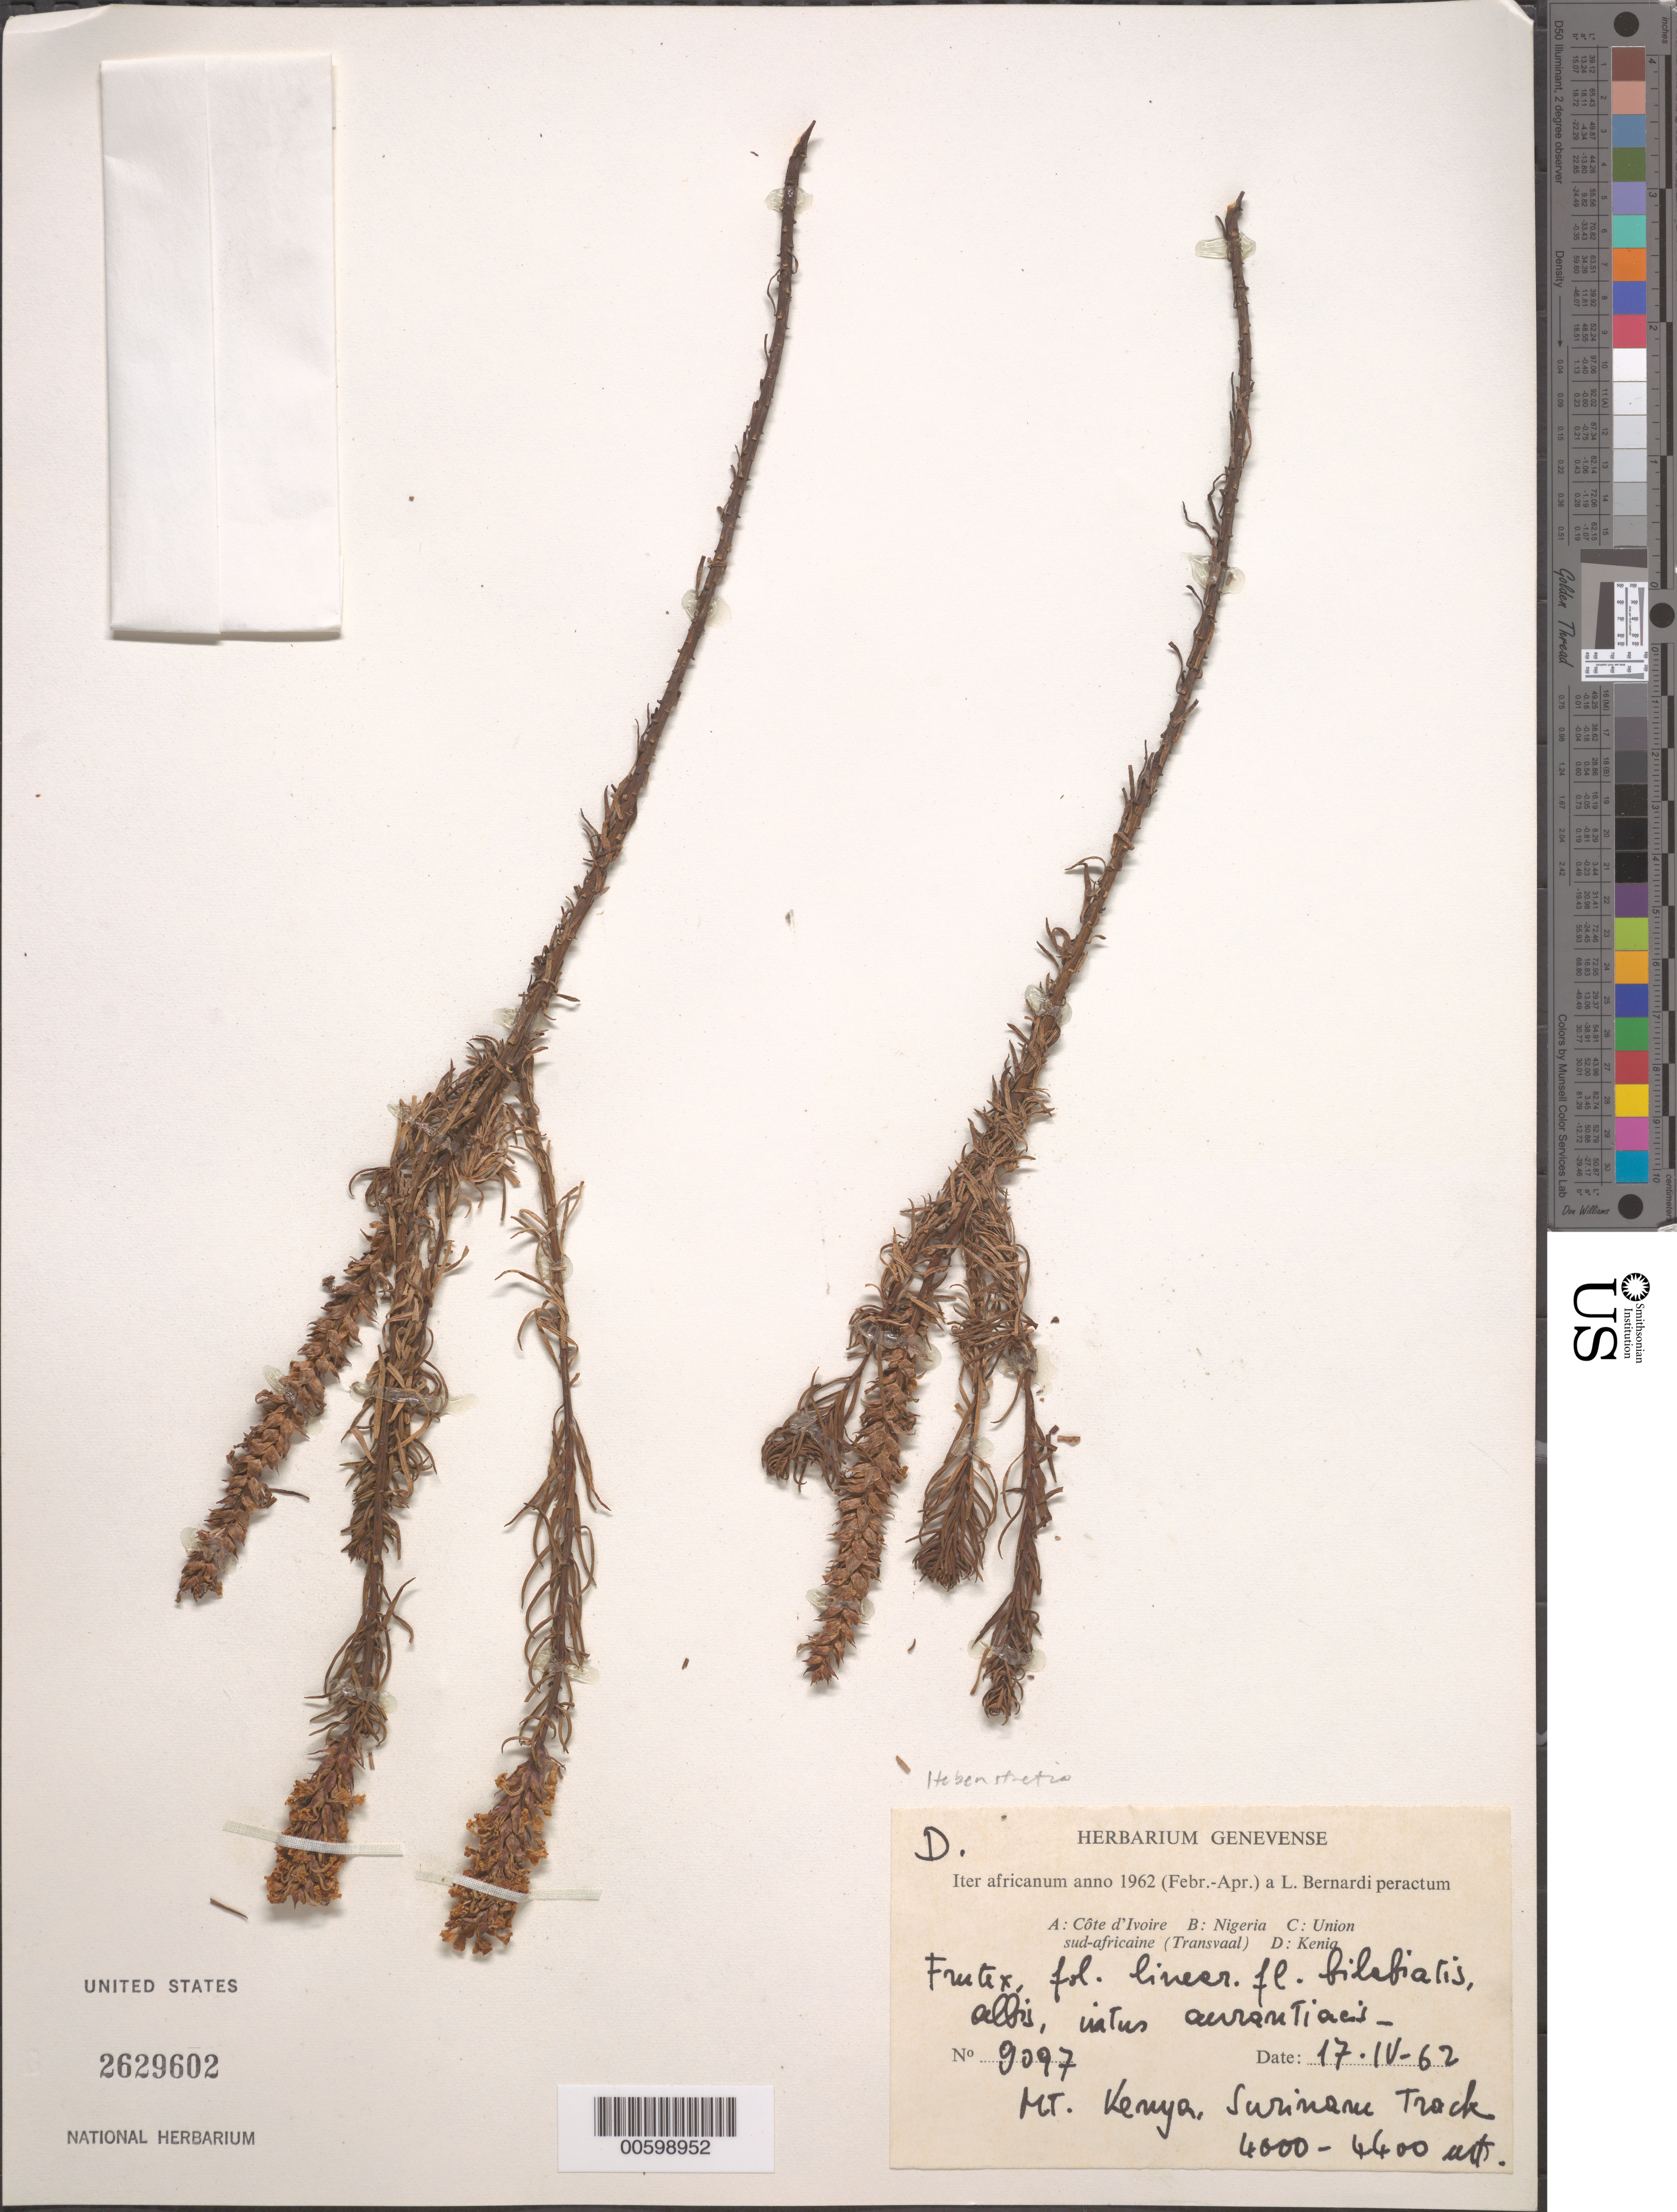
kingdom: Plantae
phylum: Tracheophyta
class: Magnoliopsida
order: Lamiales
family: Scrophulariaceae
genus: Hebenstretia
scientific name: Hebenstretia sp.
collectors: L. Bernardi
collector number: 9097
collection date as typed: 17 Apr 1962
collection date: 1962-04-17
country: Kenya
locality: Mount Kenya, Surinanu track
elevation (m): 4000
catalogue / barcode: US 2629602